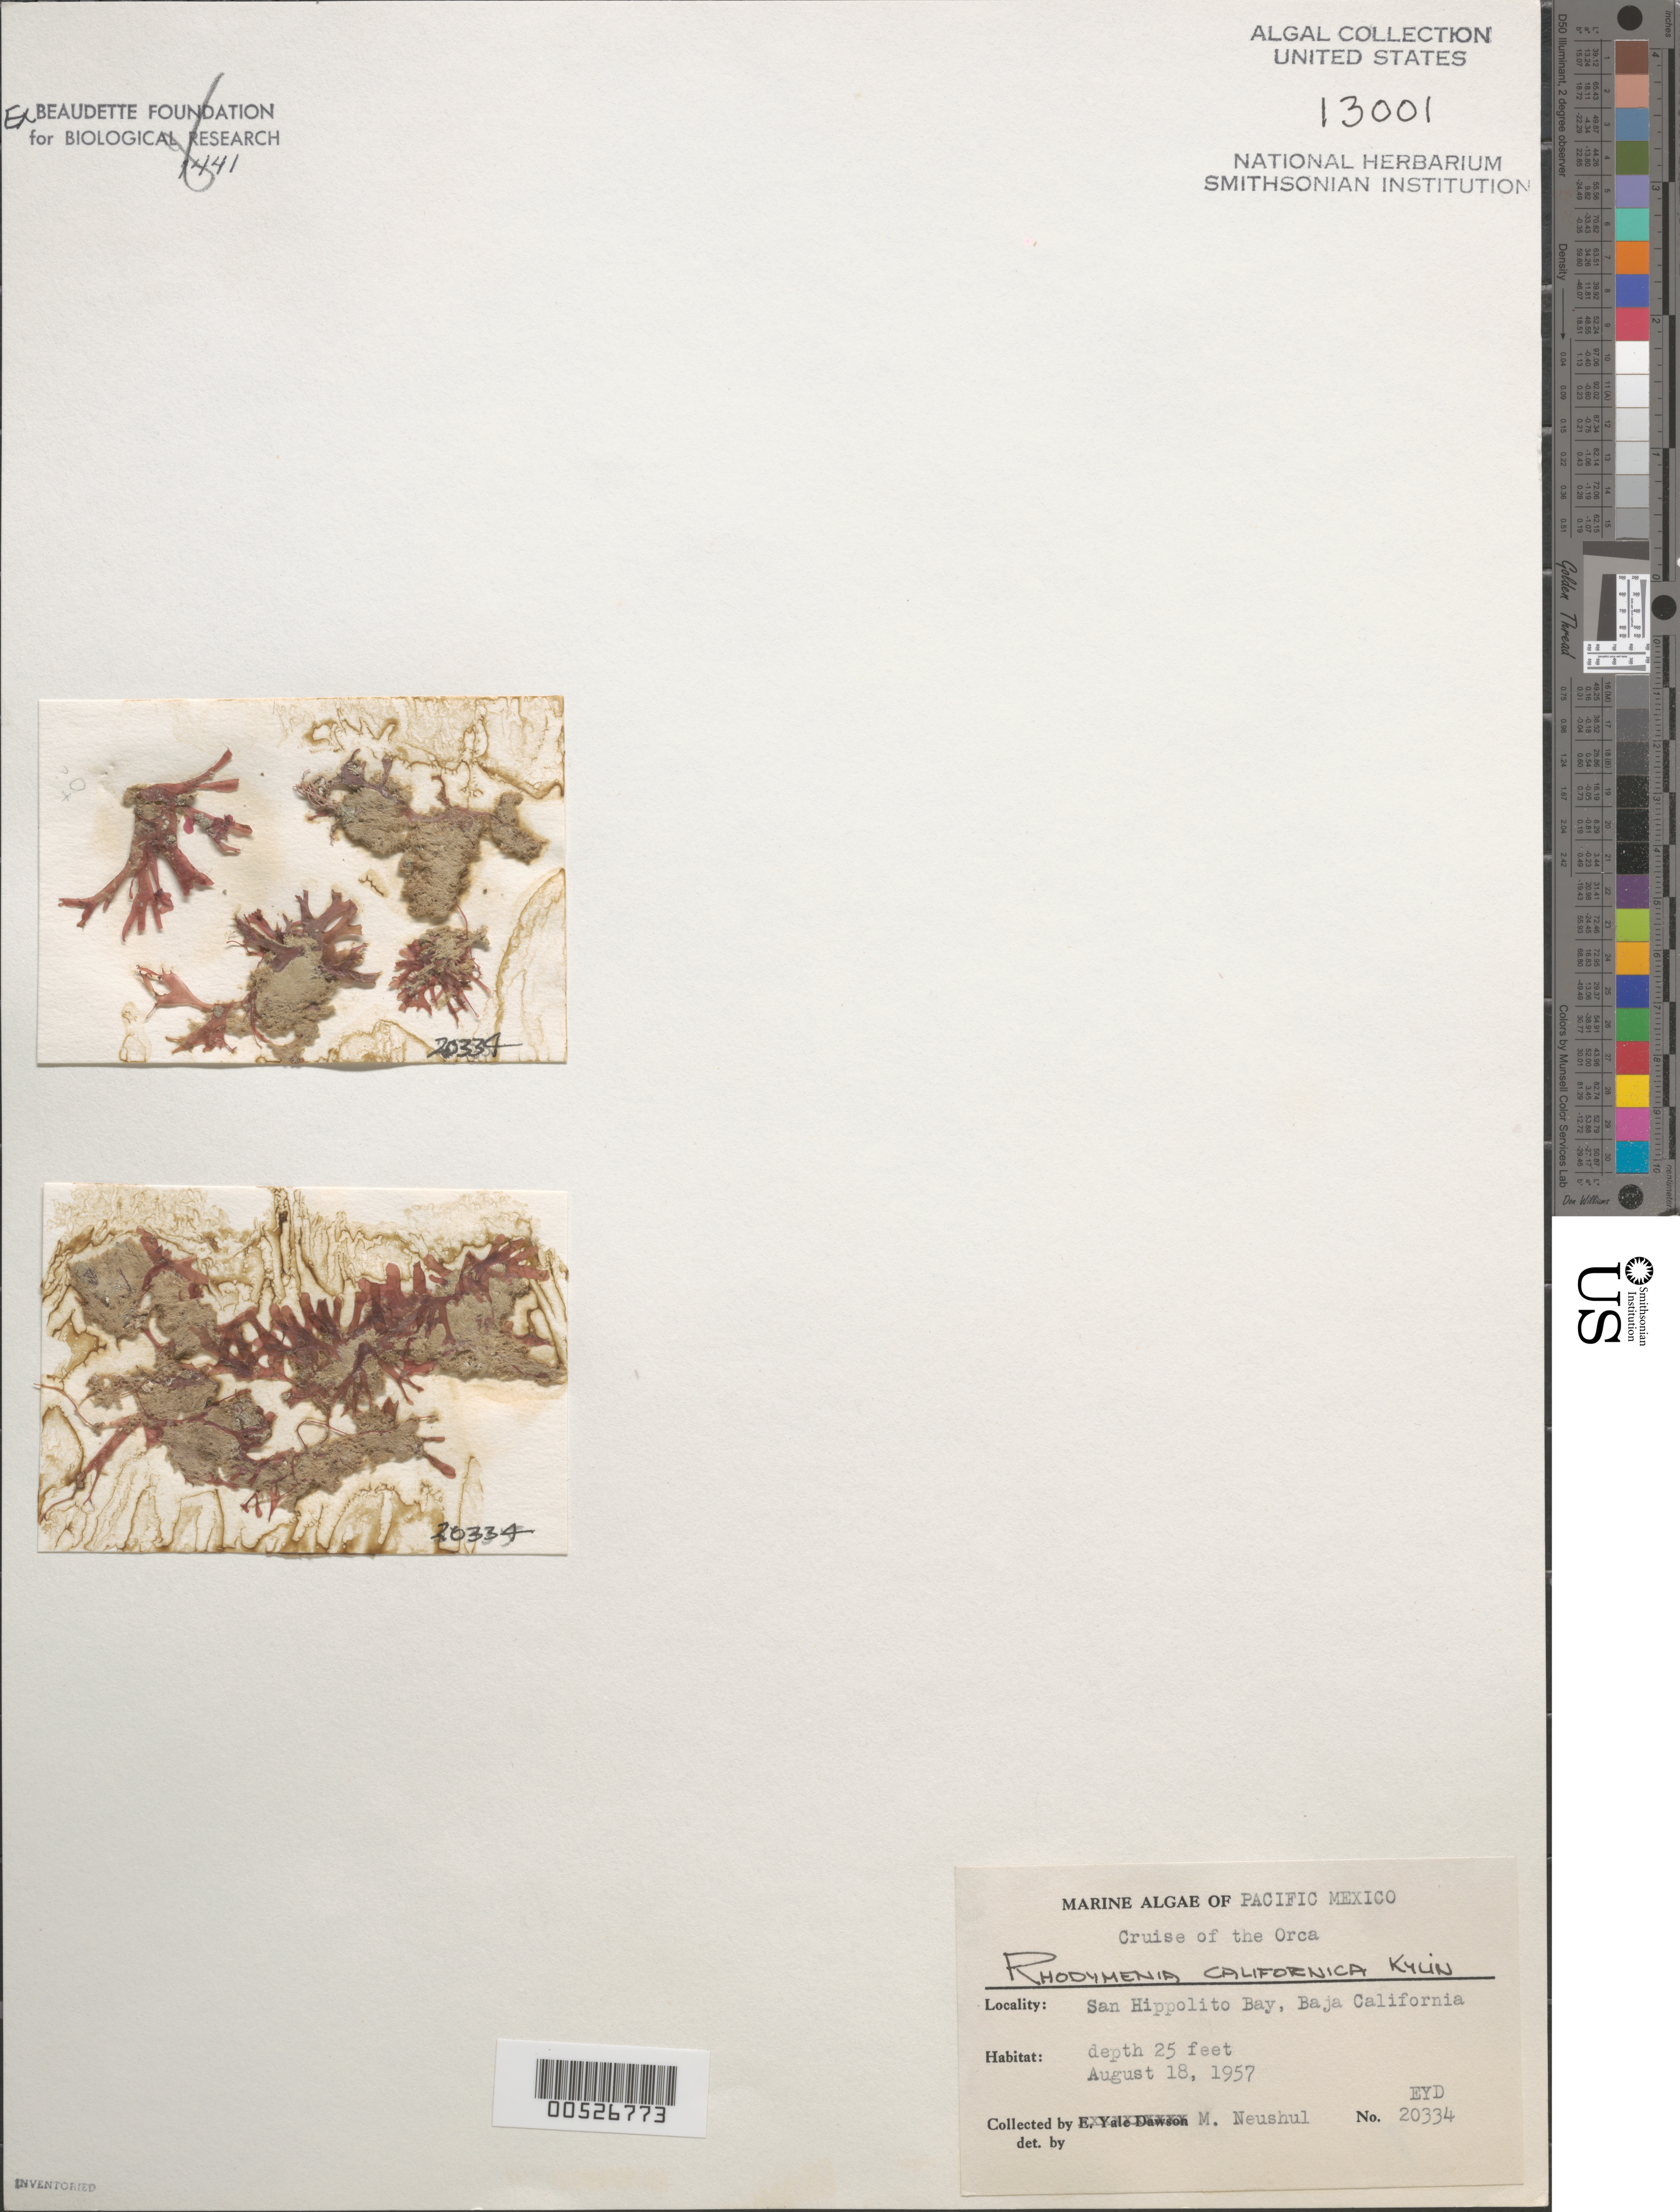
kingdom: Plantae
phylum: Rhodophyta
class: Florideophyceae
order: Rhodymeniales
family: Rhodymeniaceae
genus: Rhodymenia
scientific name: Rhodymenia californica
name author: Kylin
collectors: M. Neushul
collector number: EYD 20334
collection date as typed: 18 Aug 1957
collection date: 1957-08-18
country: Mexico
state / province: Baja California Sur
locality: Bahia San Hipolito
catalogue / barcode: US 13001